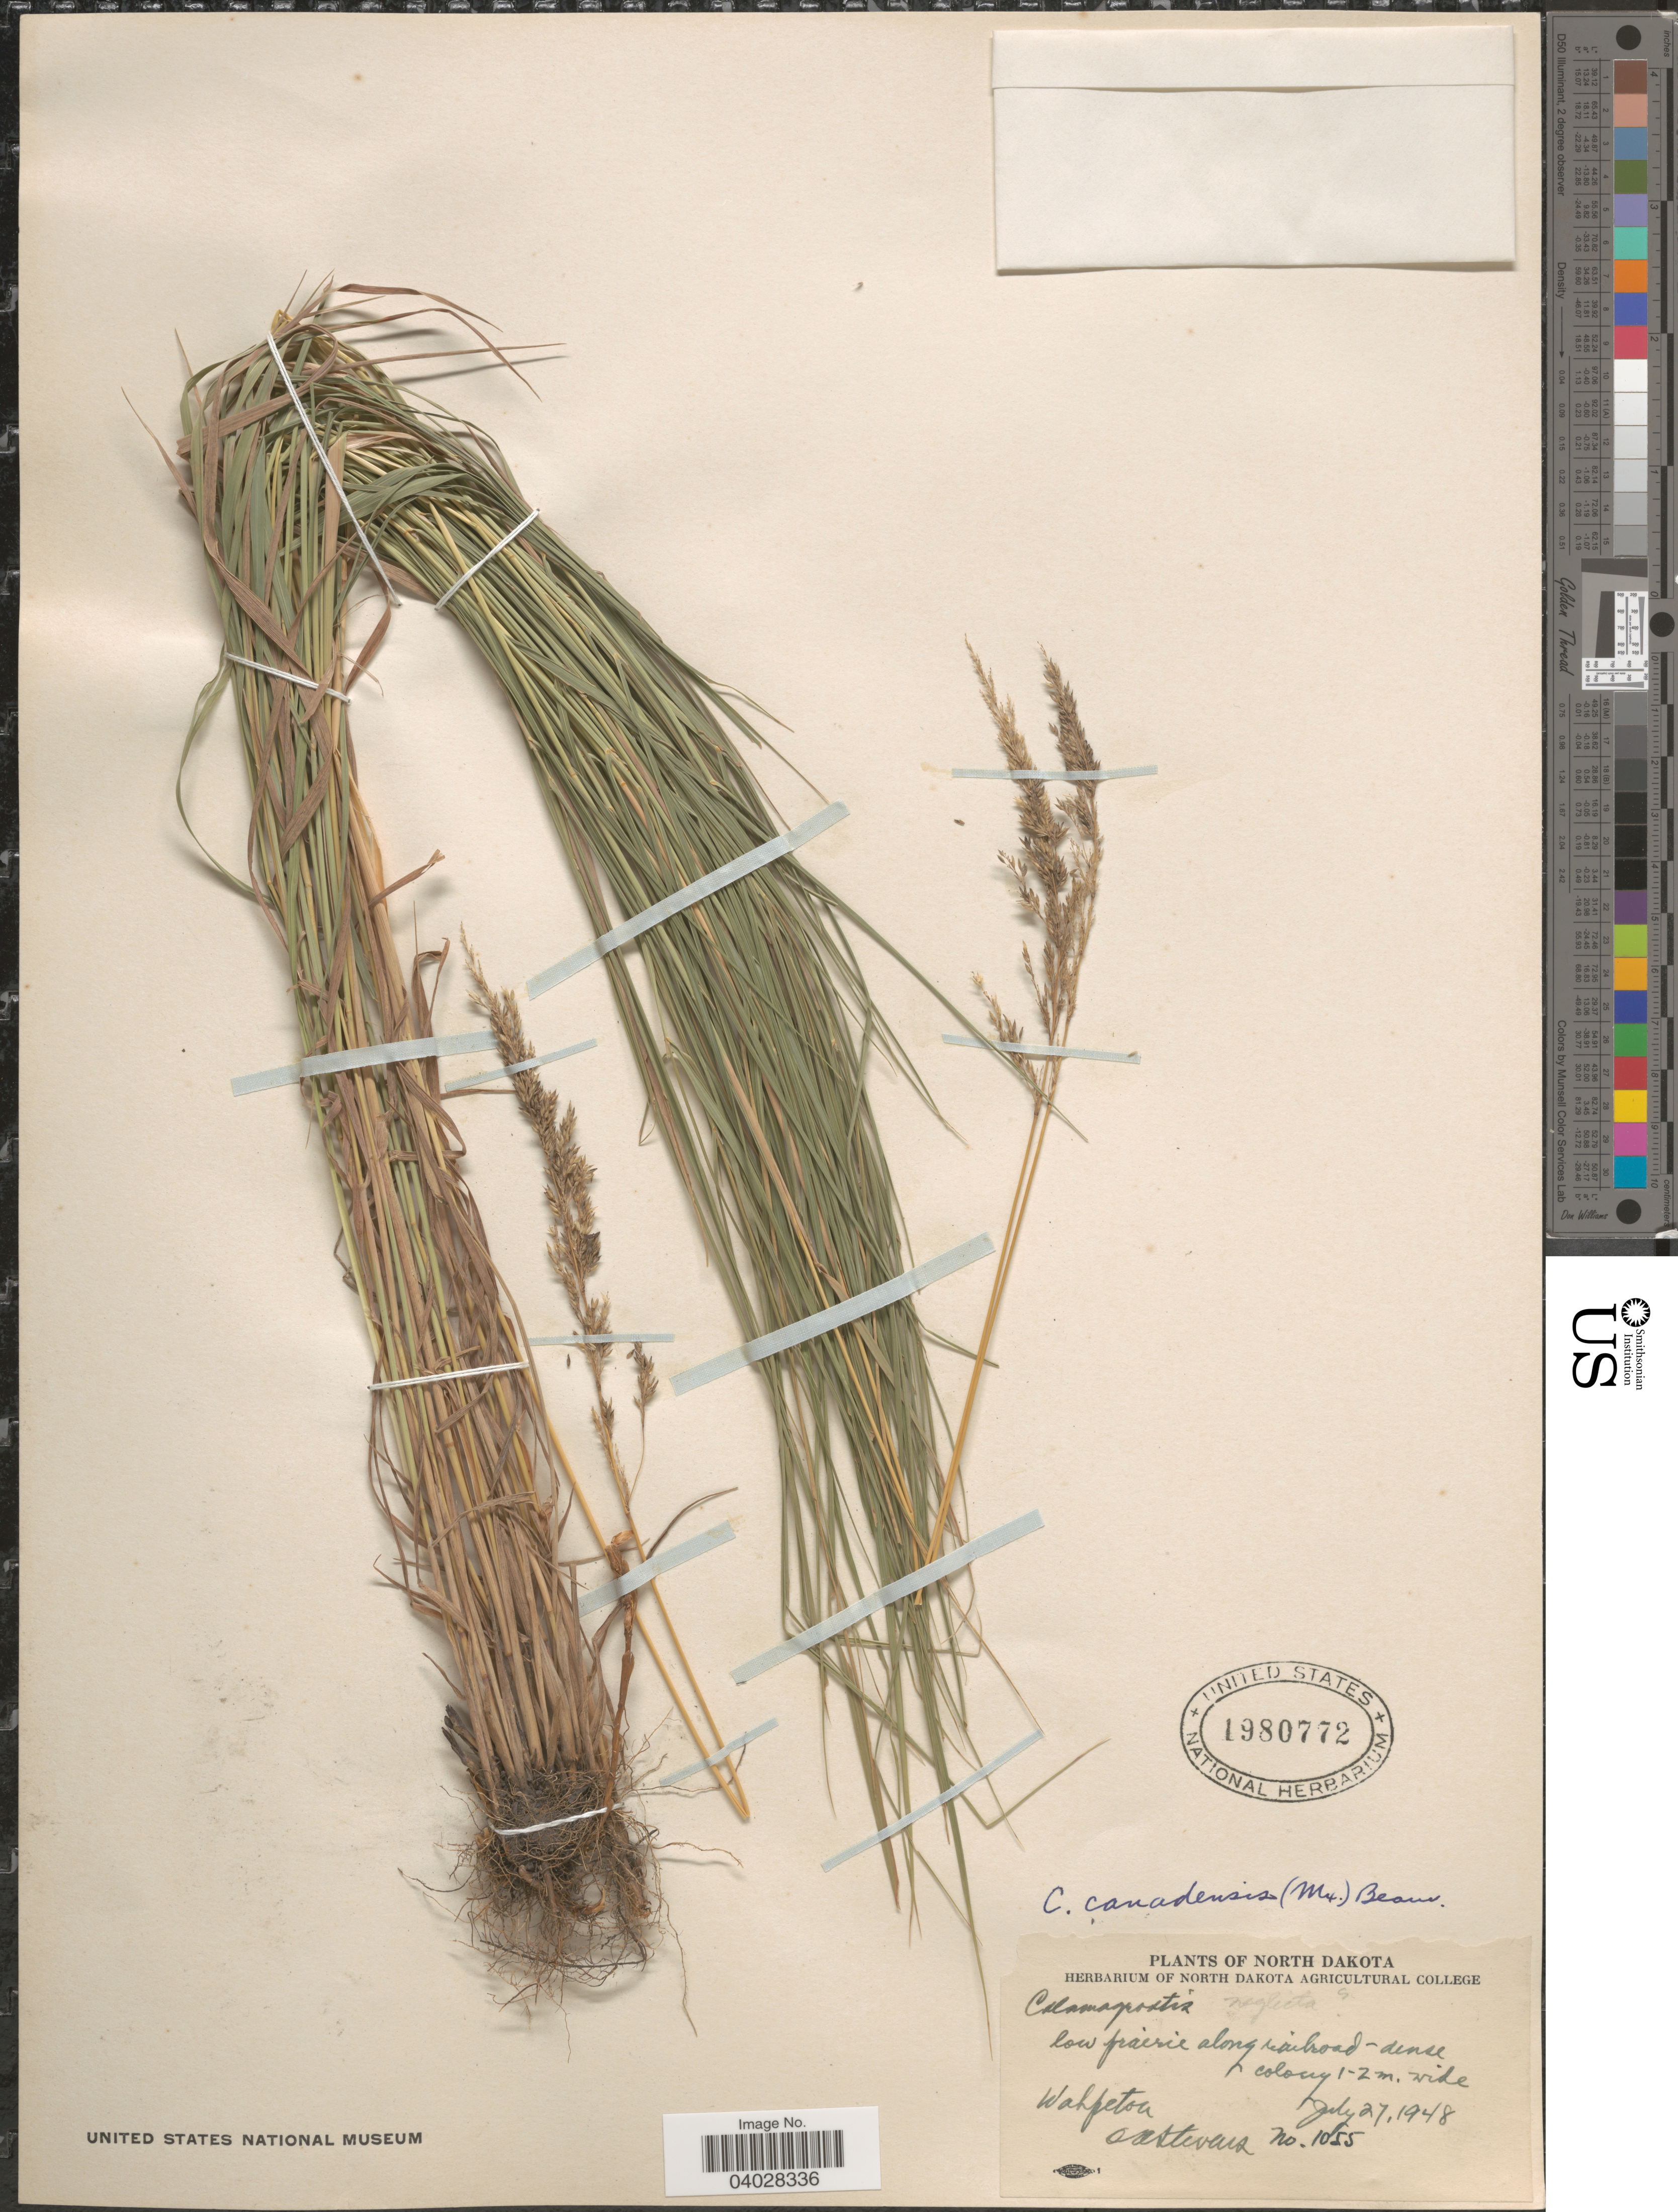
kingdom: Plantae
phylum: Tracheophyta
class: Liliopsida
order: Poales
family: Poaceae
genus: Calamagrostis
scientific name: Calamagrostis canadensis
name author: (Michx.) P. Beauv.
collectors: O. A. Stevens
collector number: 1055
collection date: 1948-07-27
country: United States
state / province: North Dakota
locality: Wahpeton.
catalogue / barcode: US 1980772